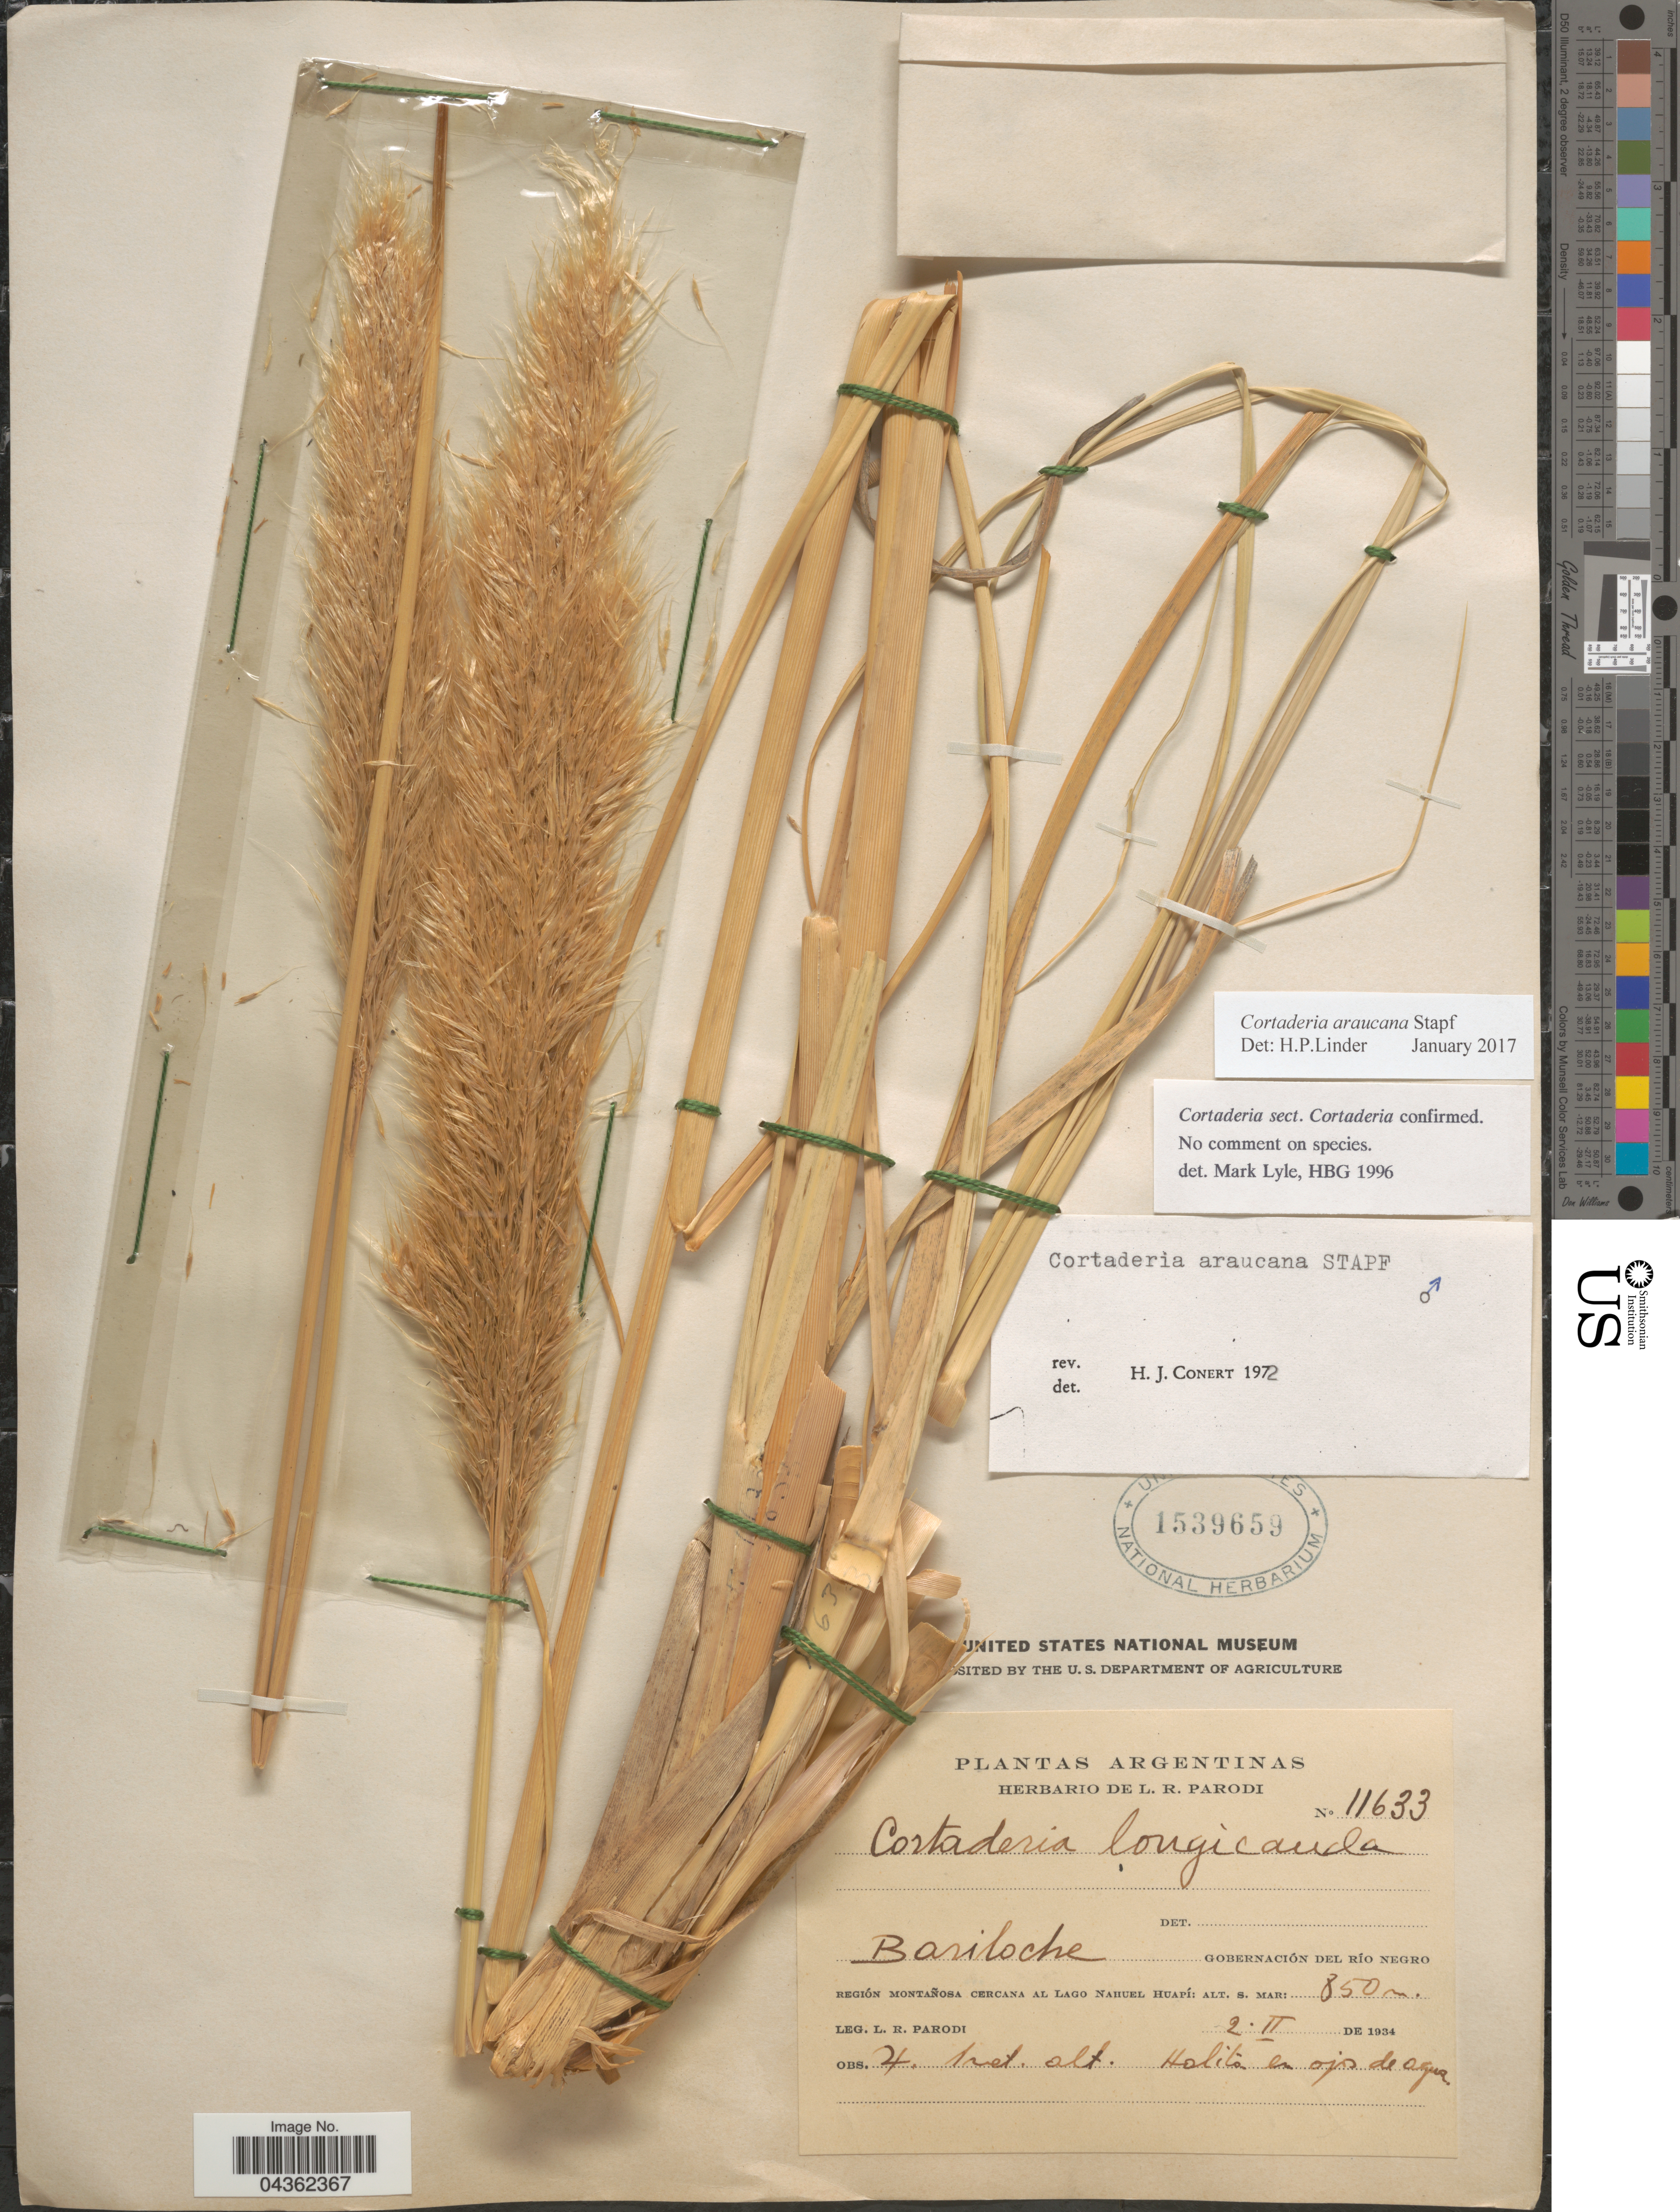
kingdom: Plantae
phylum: Tracheophyta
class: Liliopsida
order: Poales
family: Poaceae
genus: Cortaderia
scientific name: Cortaderia araucana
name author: Stapf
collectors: L. R. Parodi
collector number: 11633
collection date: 1934-02-02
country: Argentina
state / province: Rio Negro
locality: Bariloche. Gobernación del Río Negro. Región Montañosa Cercana al Lago Nahuel Huapí.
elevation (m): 850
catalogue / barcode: US 1539659